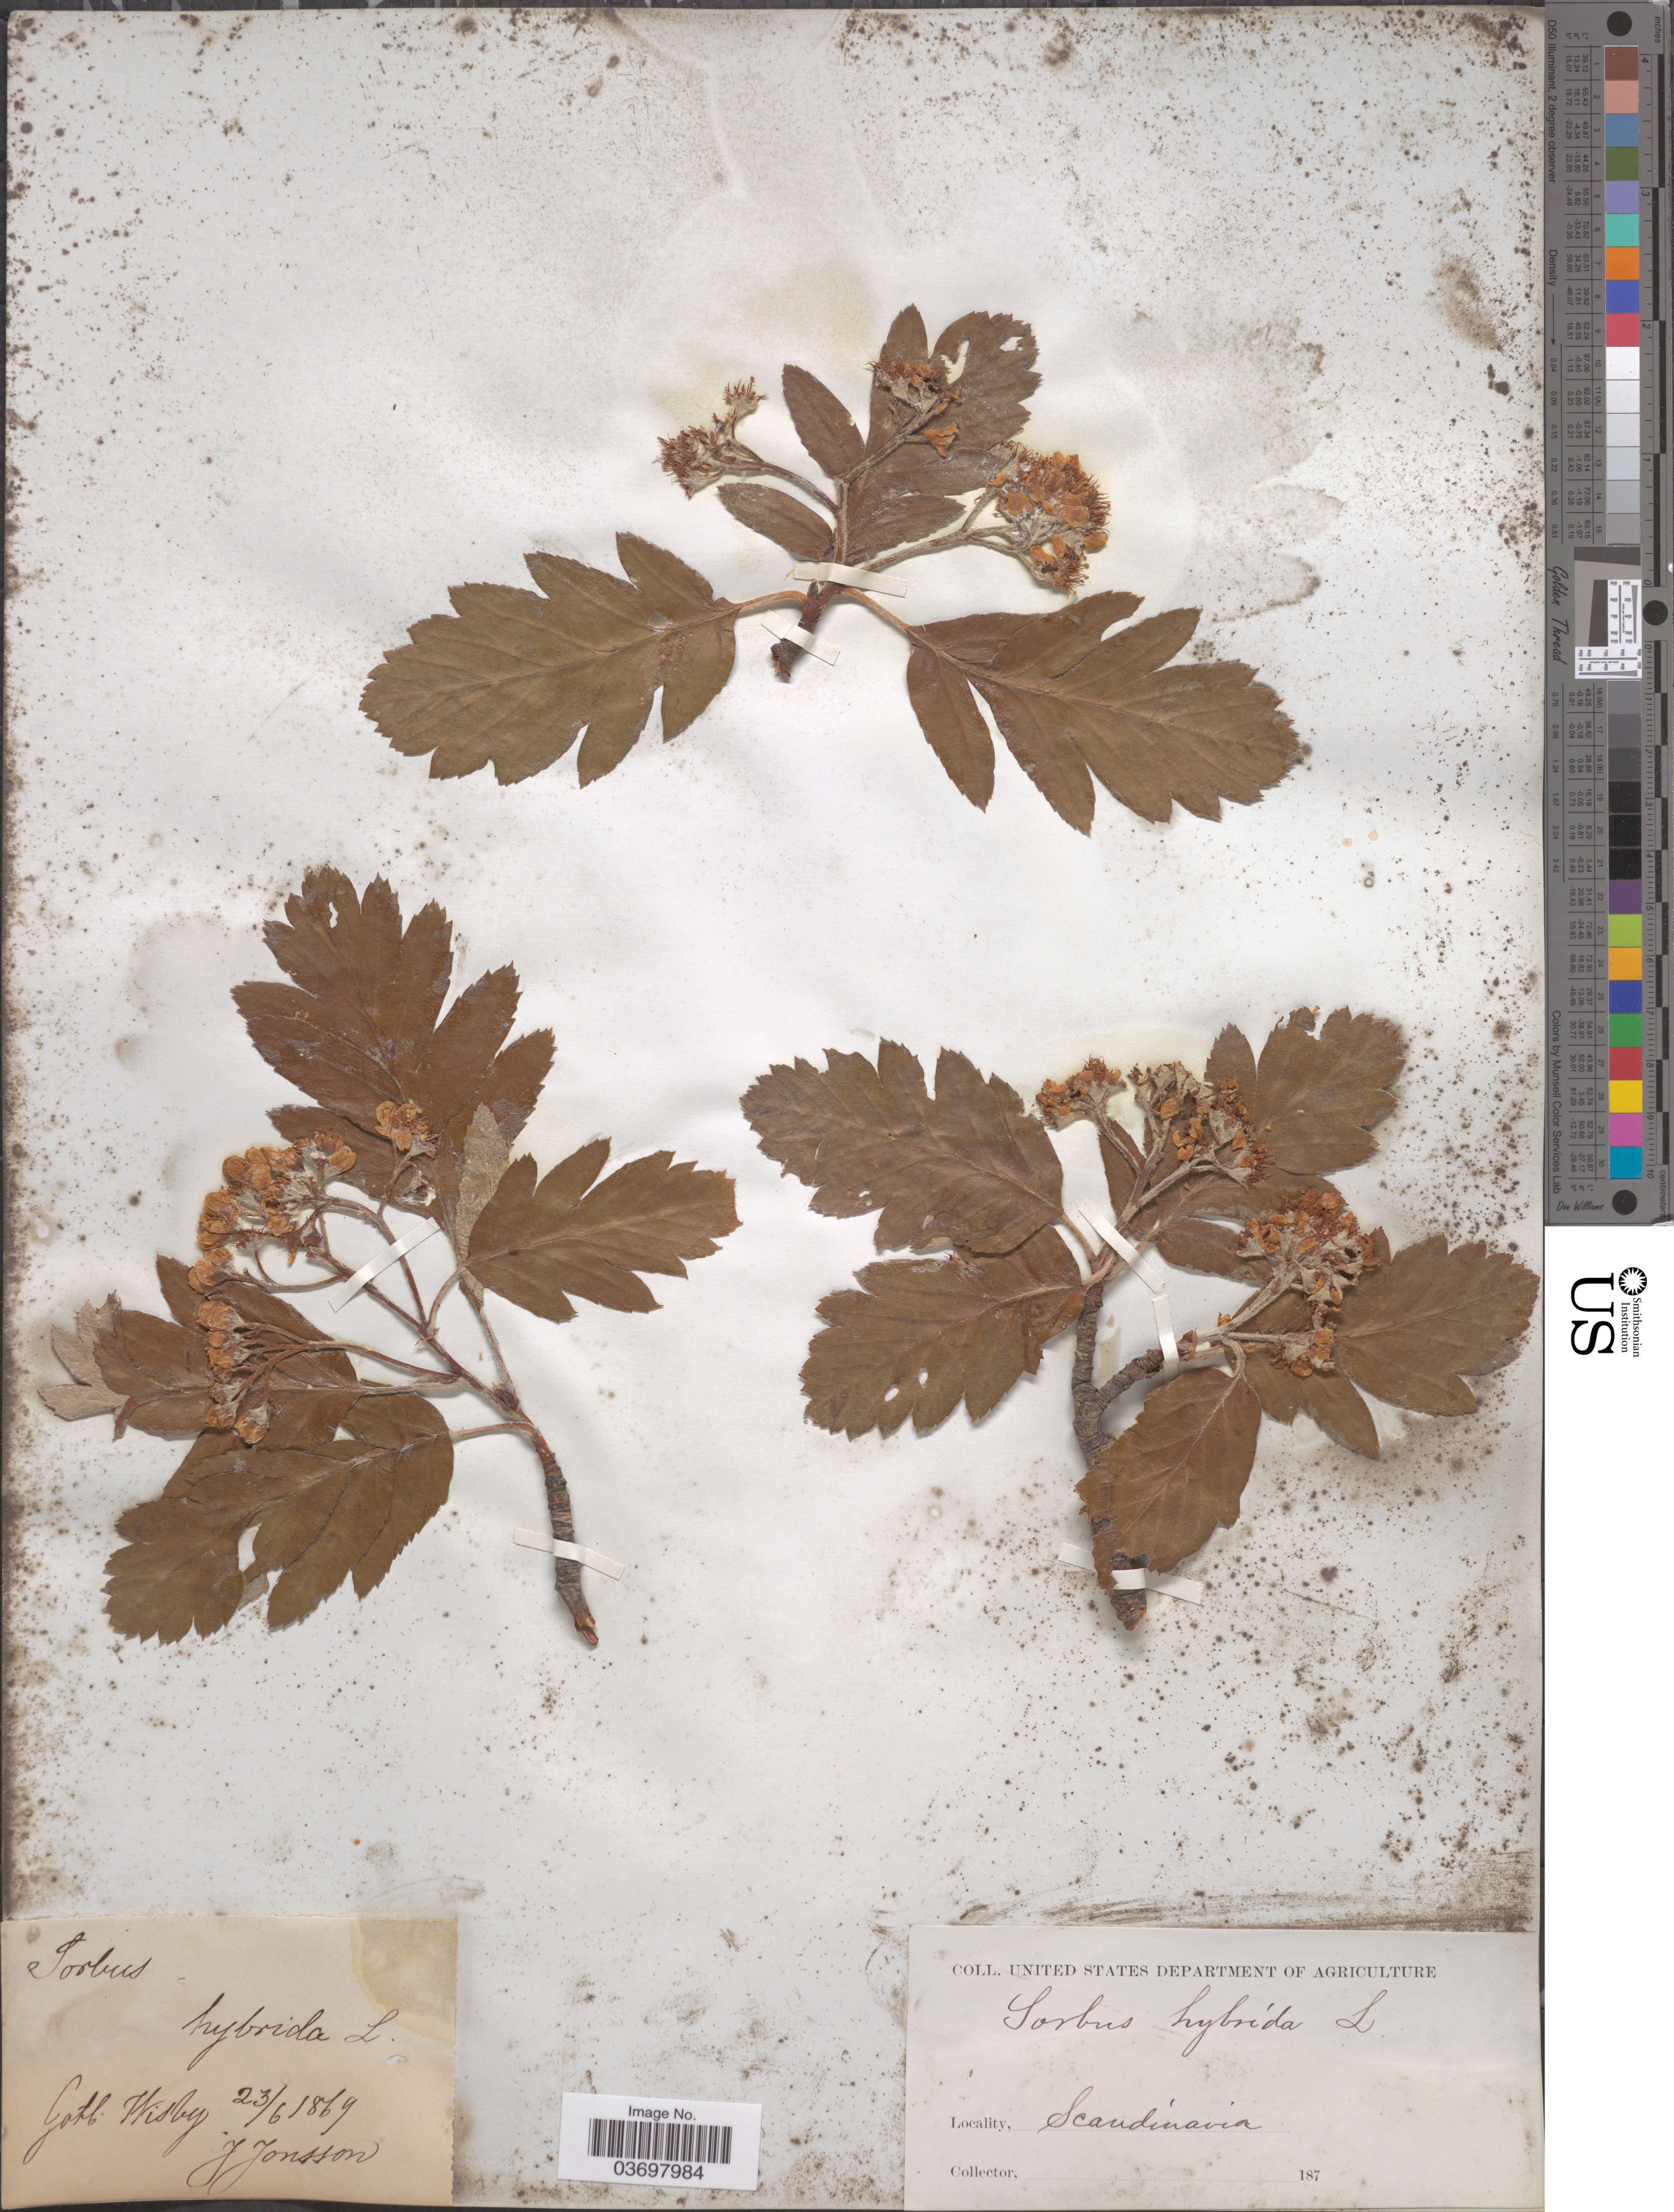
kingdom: Plantae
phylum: Tracheophyta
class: Magnoliopsida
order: Rosales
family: Rosaceae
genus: Sorbus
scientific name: Sorbus hybrida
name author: L.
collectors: J. Jonsson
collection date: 1869-06-23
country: Sweden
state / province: Gotland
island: Gotland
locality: Gotl. Wisby. Scandinavia.